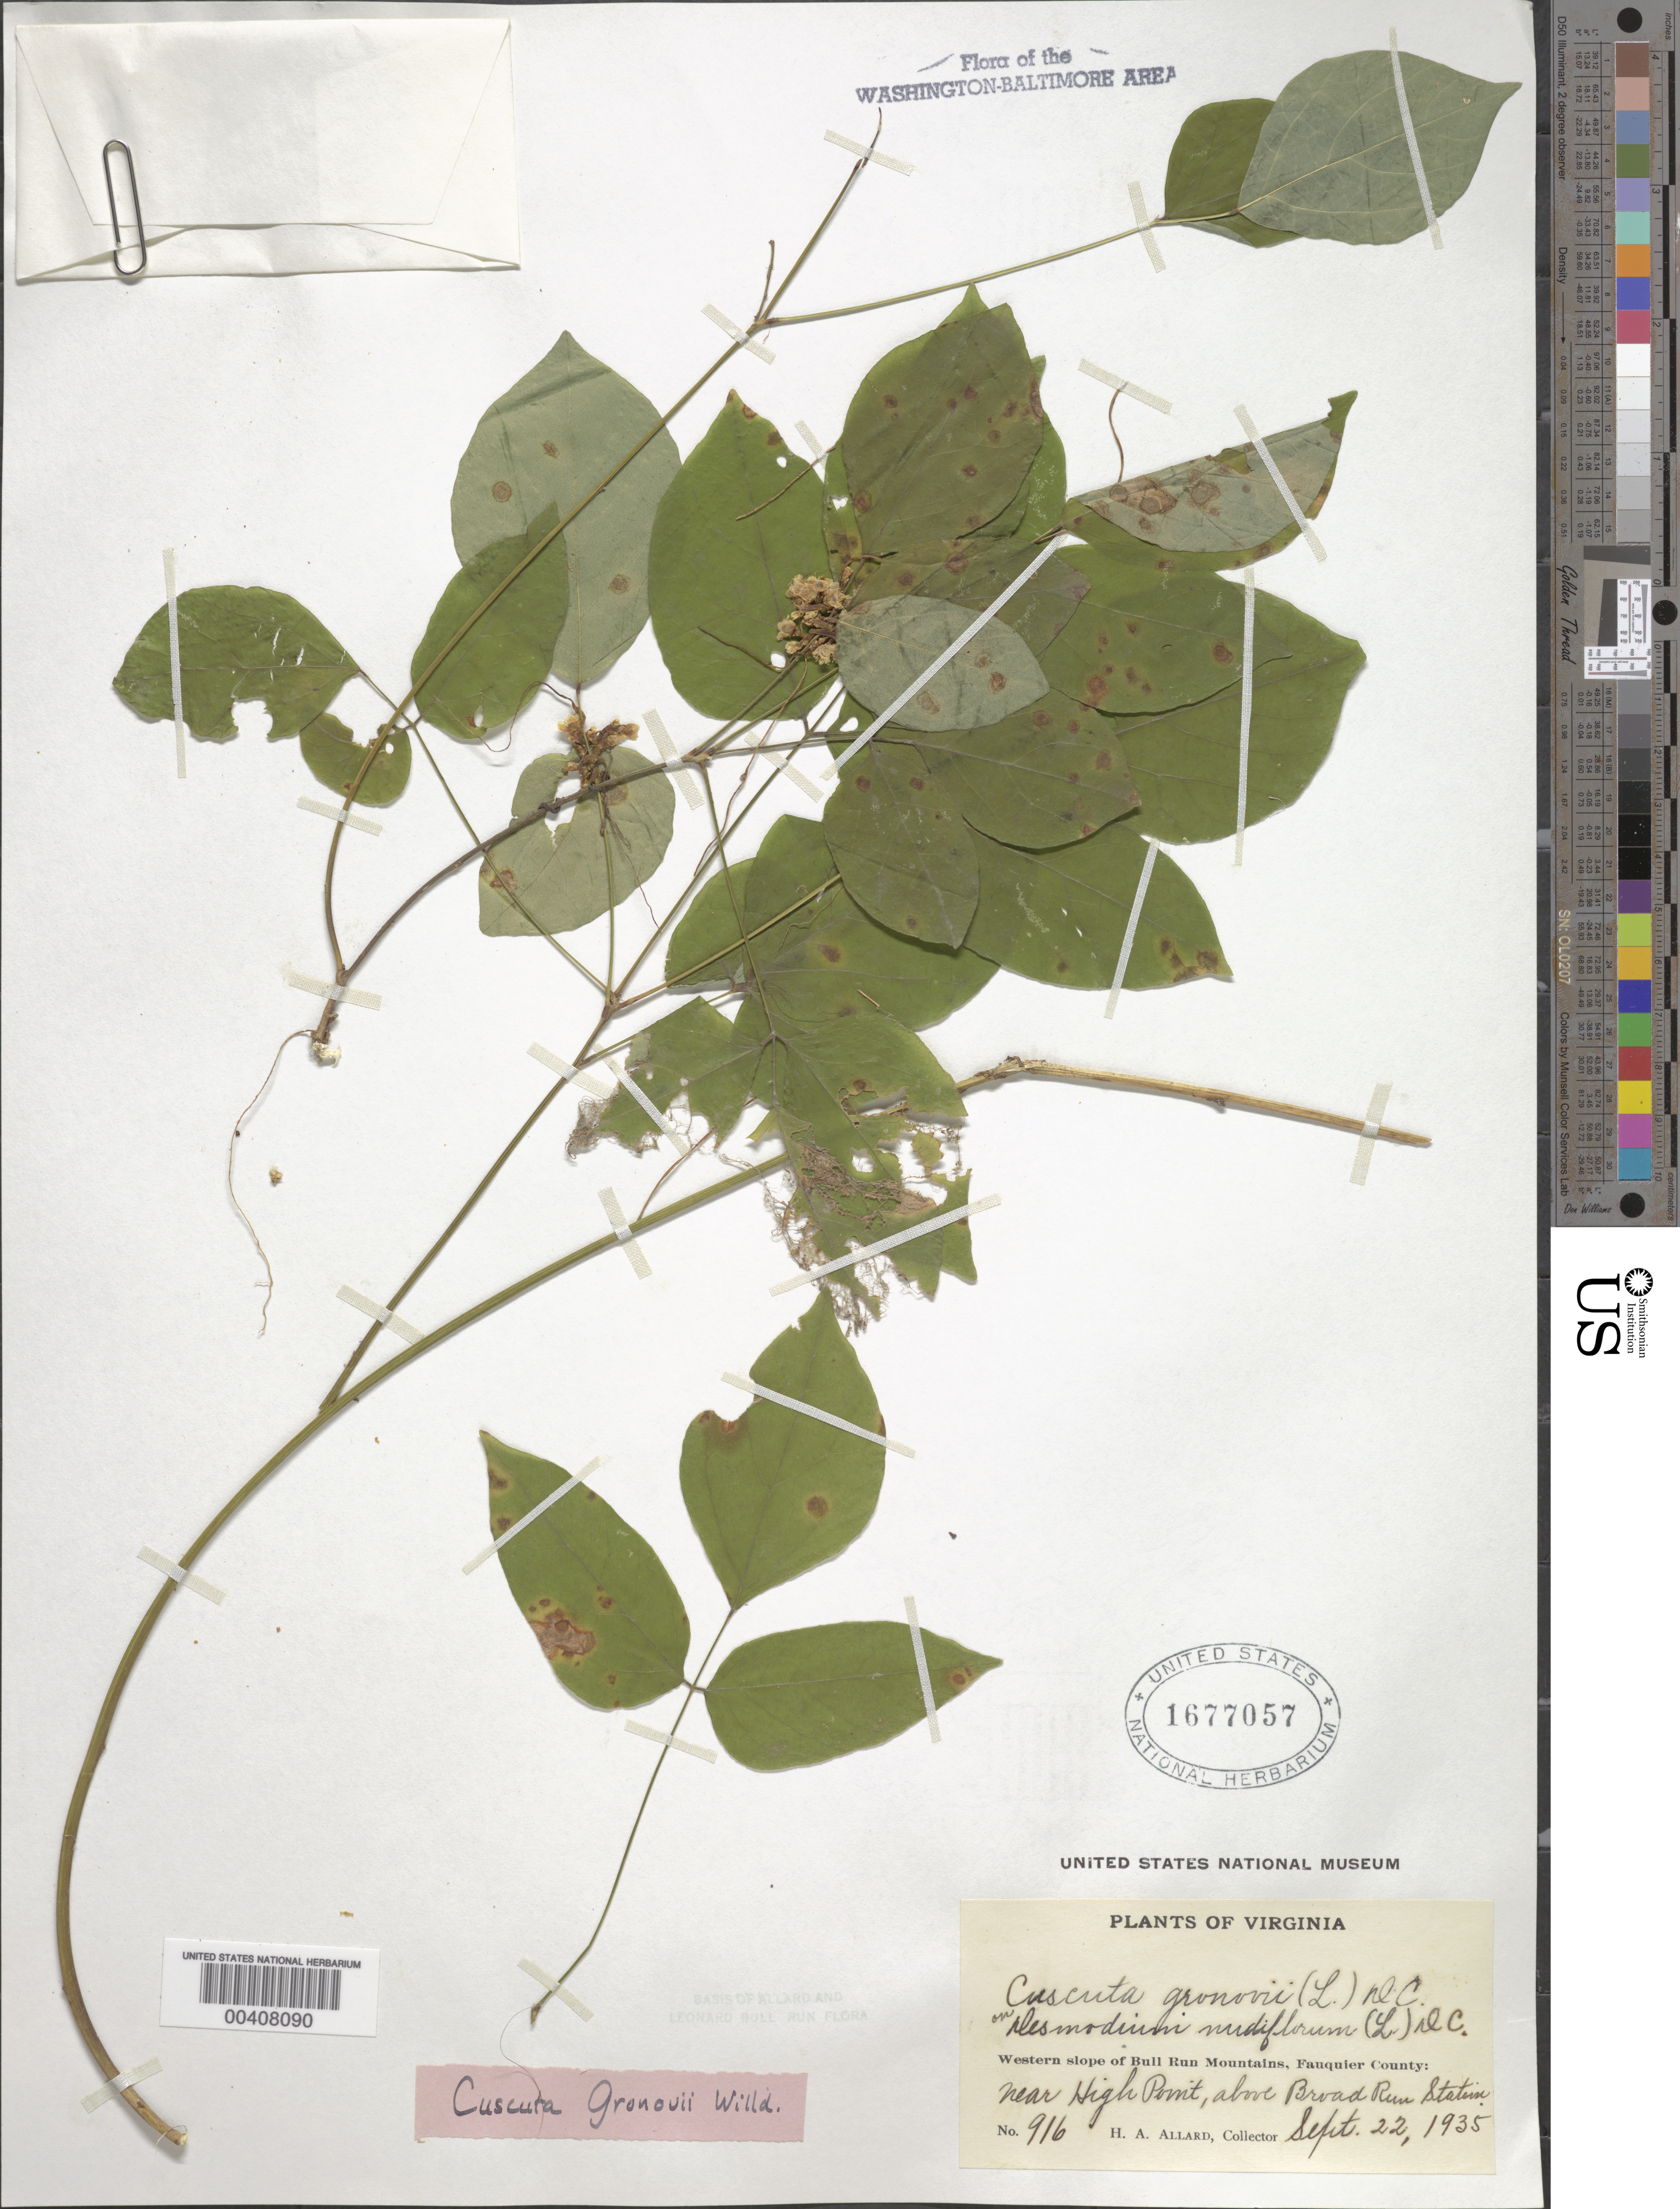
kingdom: Plantae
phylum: Tracheophyta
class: Magnoliopsida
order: Solanales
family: Convolvulaceae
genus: Cuscuta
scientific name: Cuscuta gronovii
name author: Willd. ex Schult.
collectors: H. A. Allard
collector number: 916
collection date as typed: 22 Sep 1935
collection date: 1935-09-22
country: United States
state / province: Virginia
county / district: Fauquier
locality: Bull Run Mountains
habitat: On Desmodium nudiflorum (L.) DC.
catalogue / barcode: US 1677057